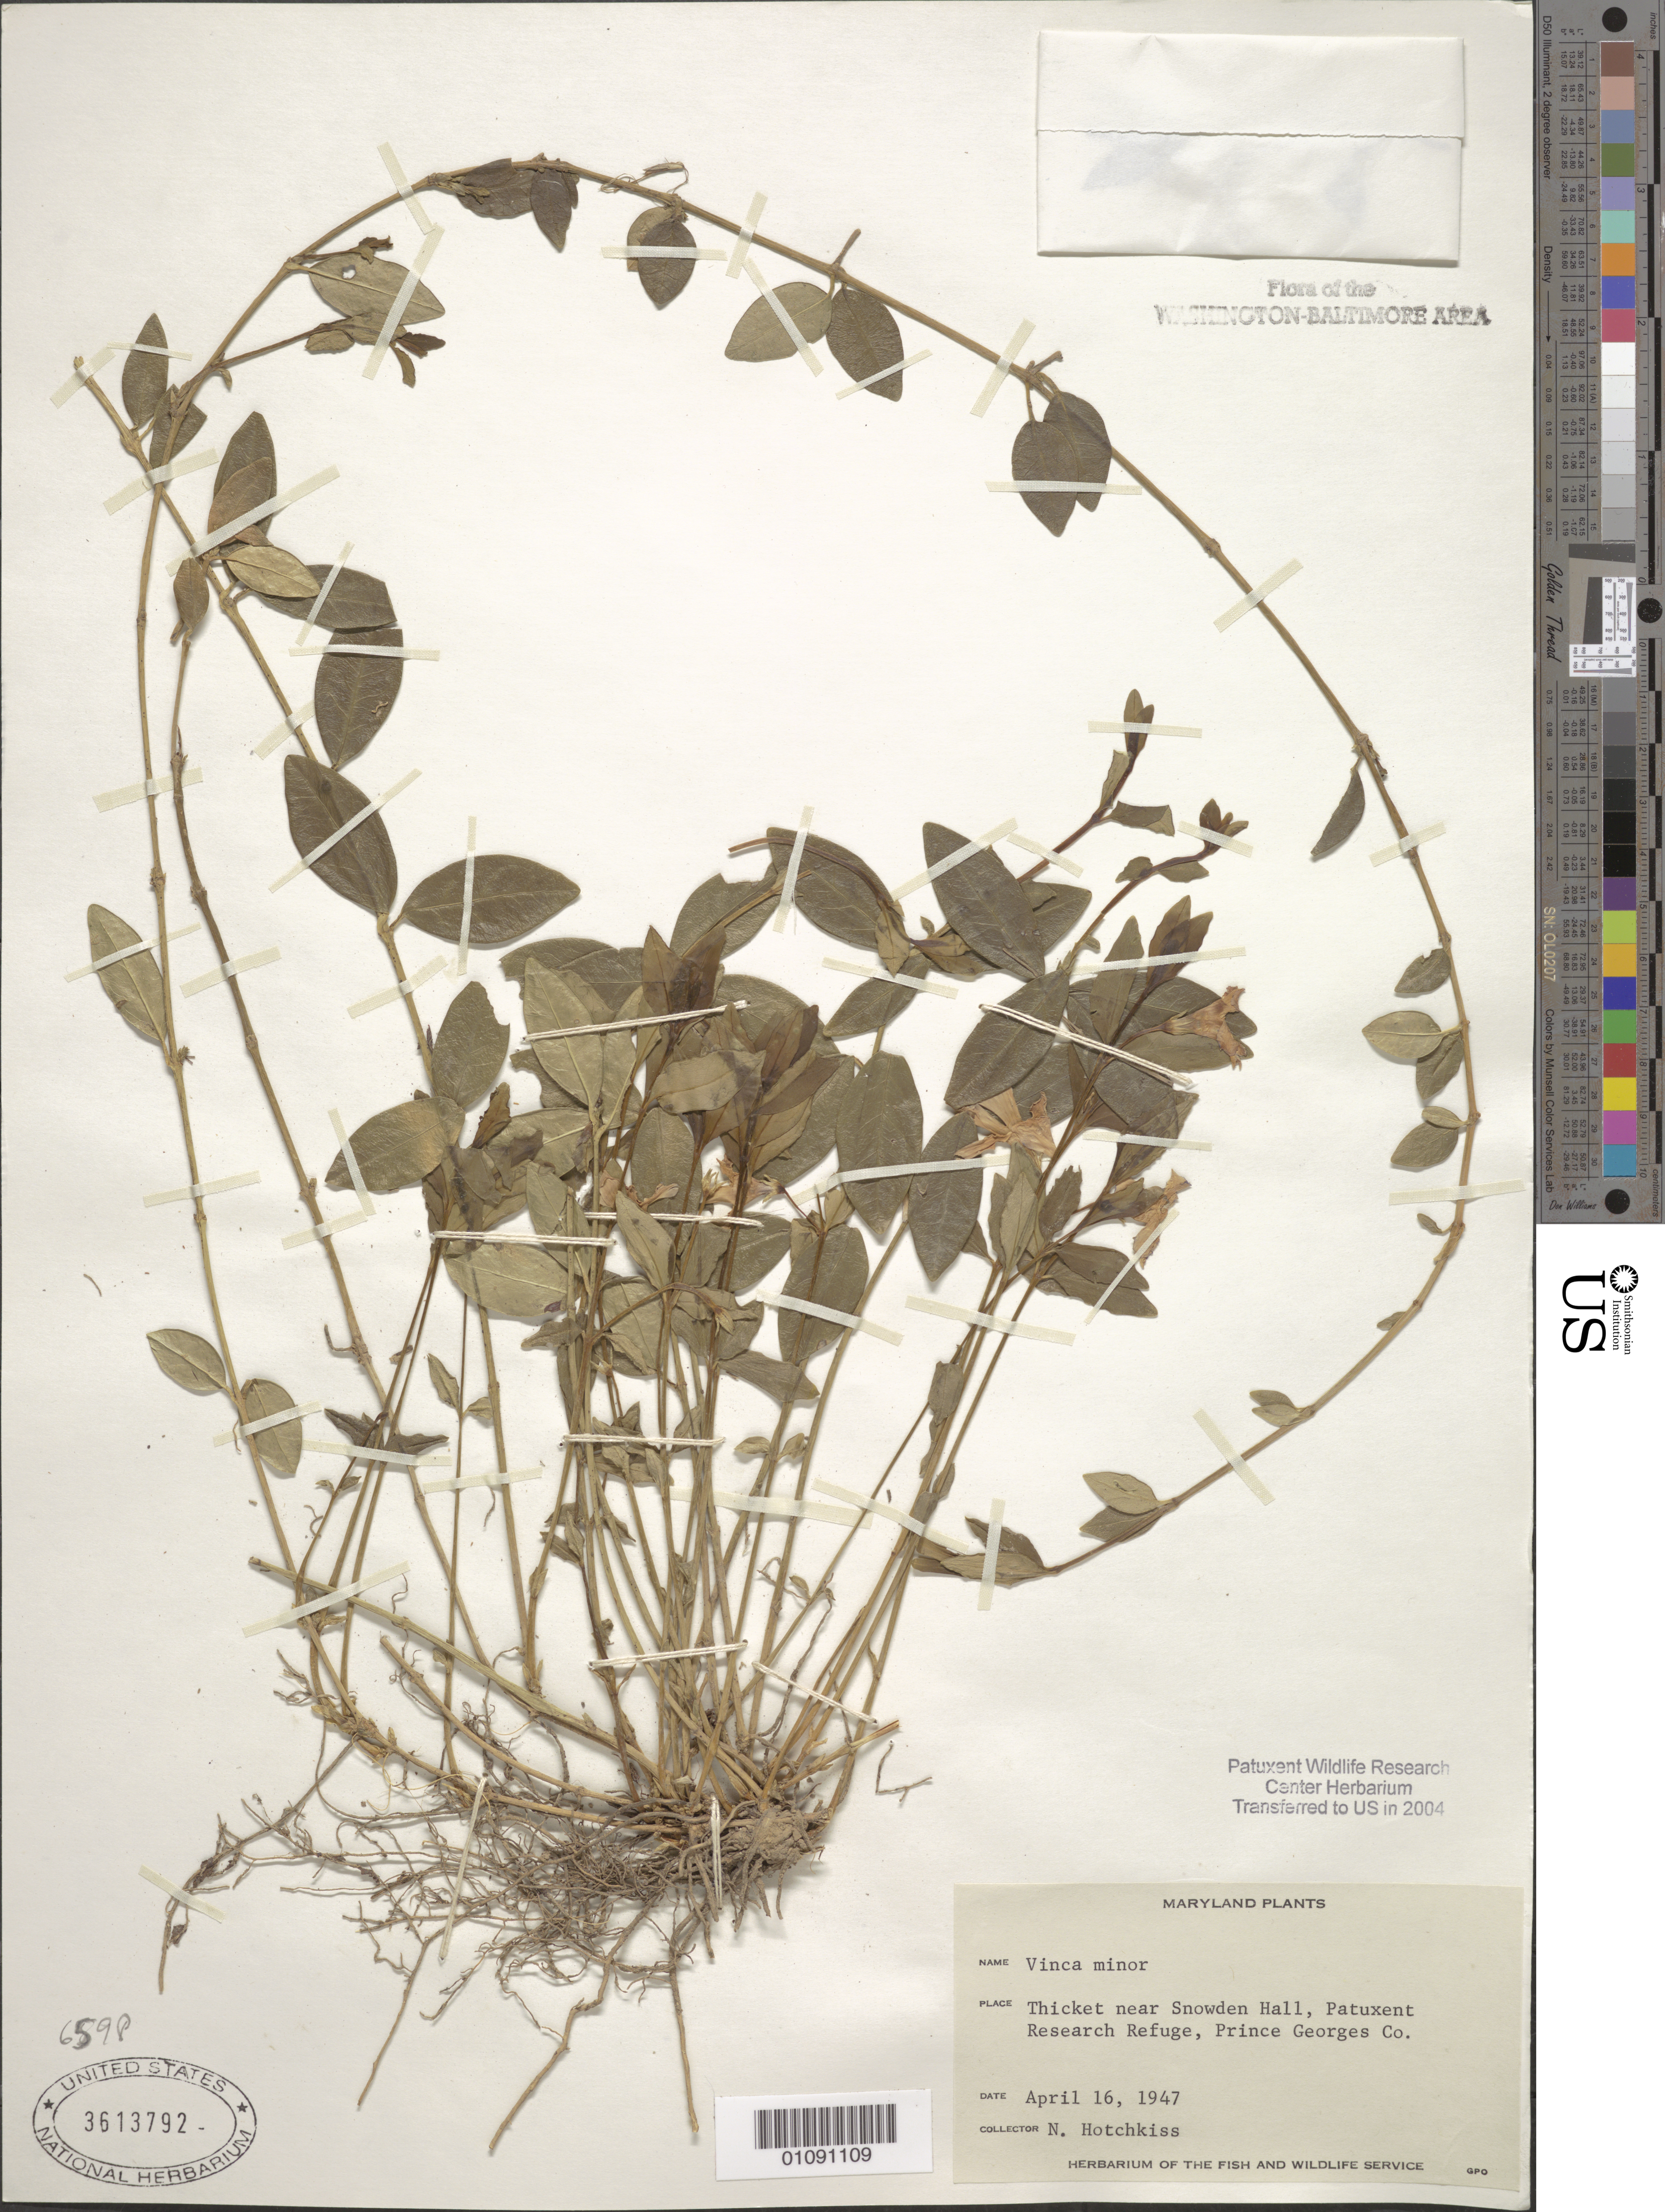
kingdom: Plantae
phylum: Tracheophyta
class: Magnoliopsida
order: Gentianales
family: Apocynaceae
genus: Vinca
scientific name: Vinca minor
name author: L.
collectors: N. Hotchkiss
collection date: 1947-04-16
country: United States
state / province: Maryland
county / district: Prince George's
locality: Patuxent Wildlife Refuge. Near Snowden Hall.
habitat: Thicket.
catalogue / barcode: US 3613792